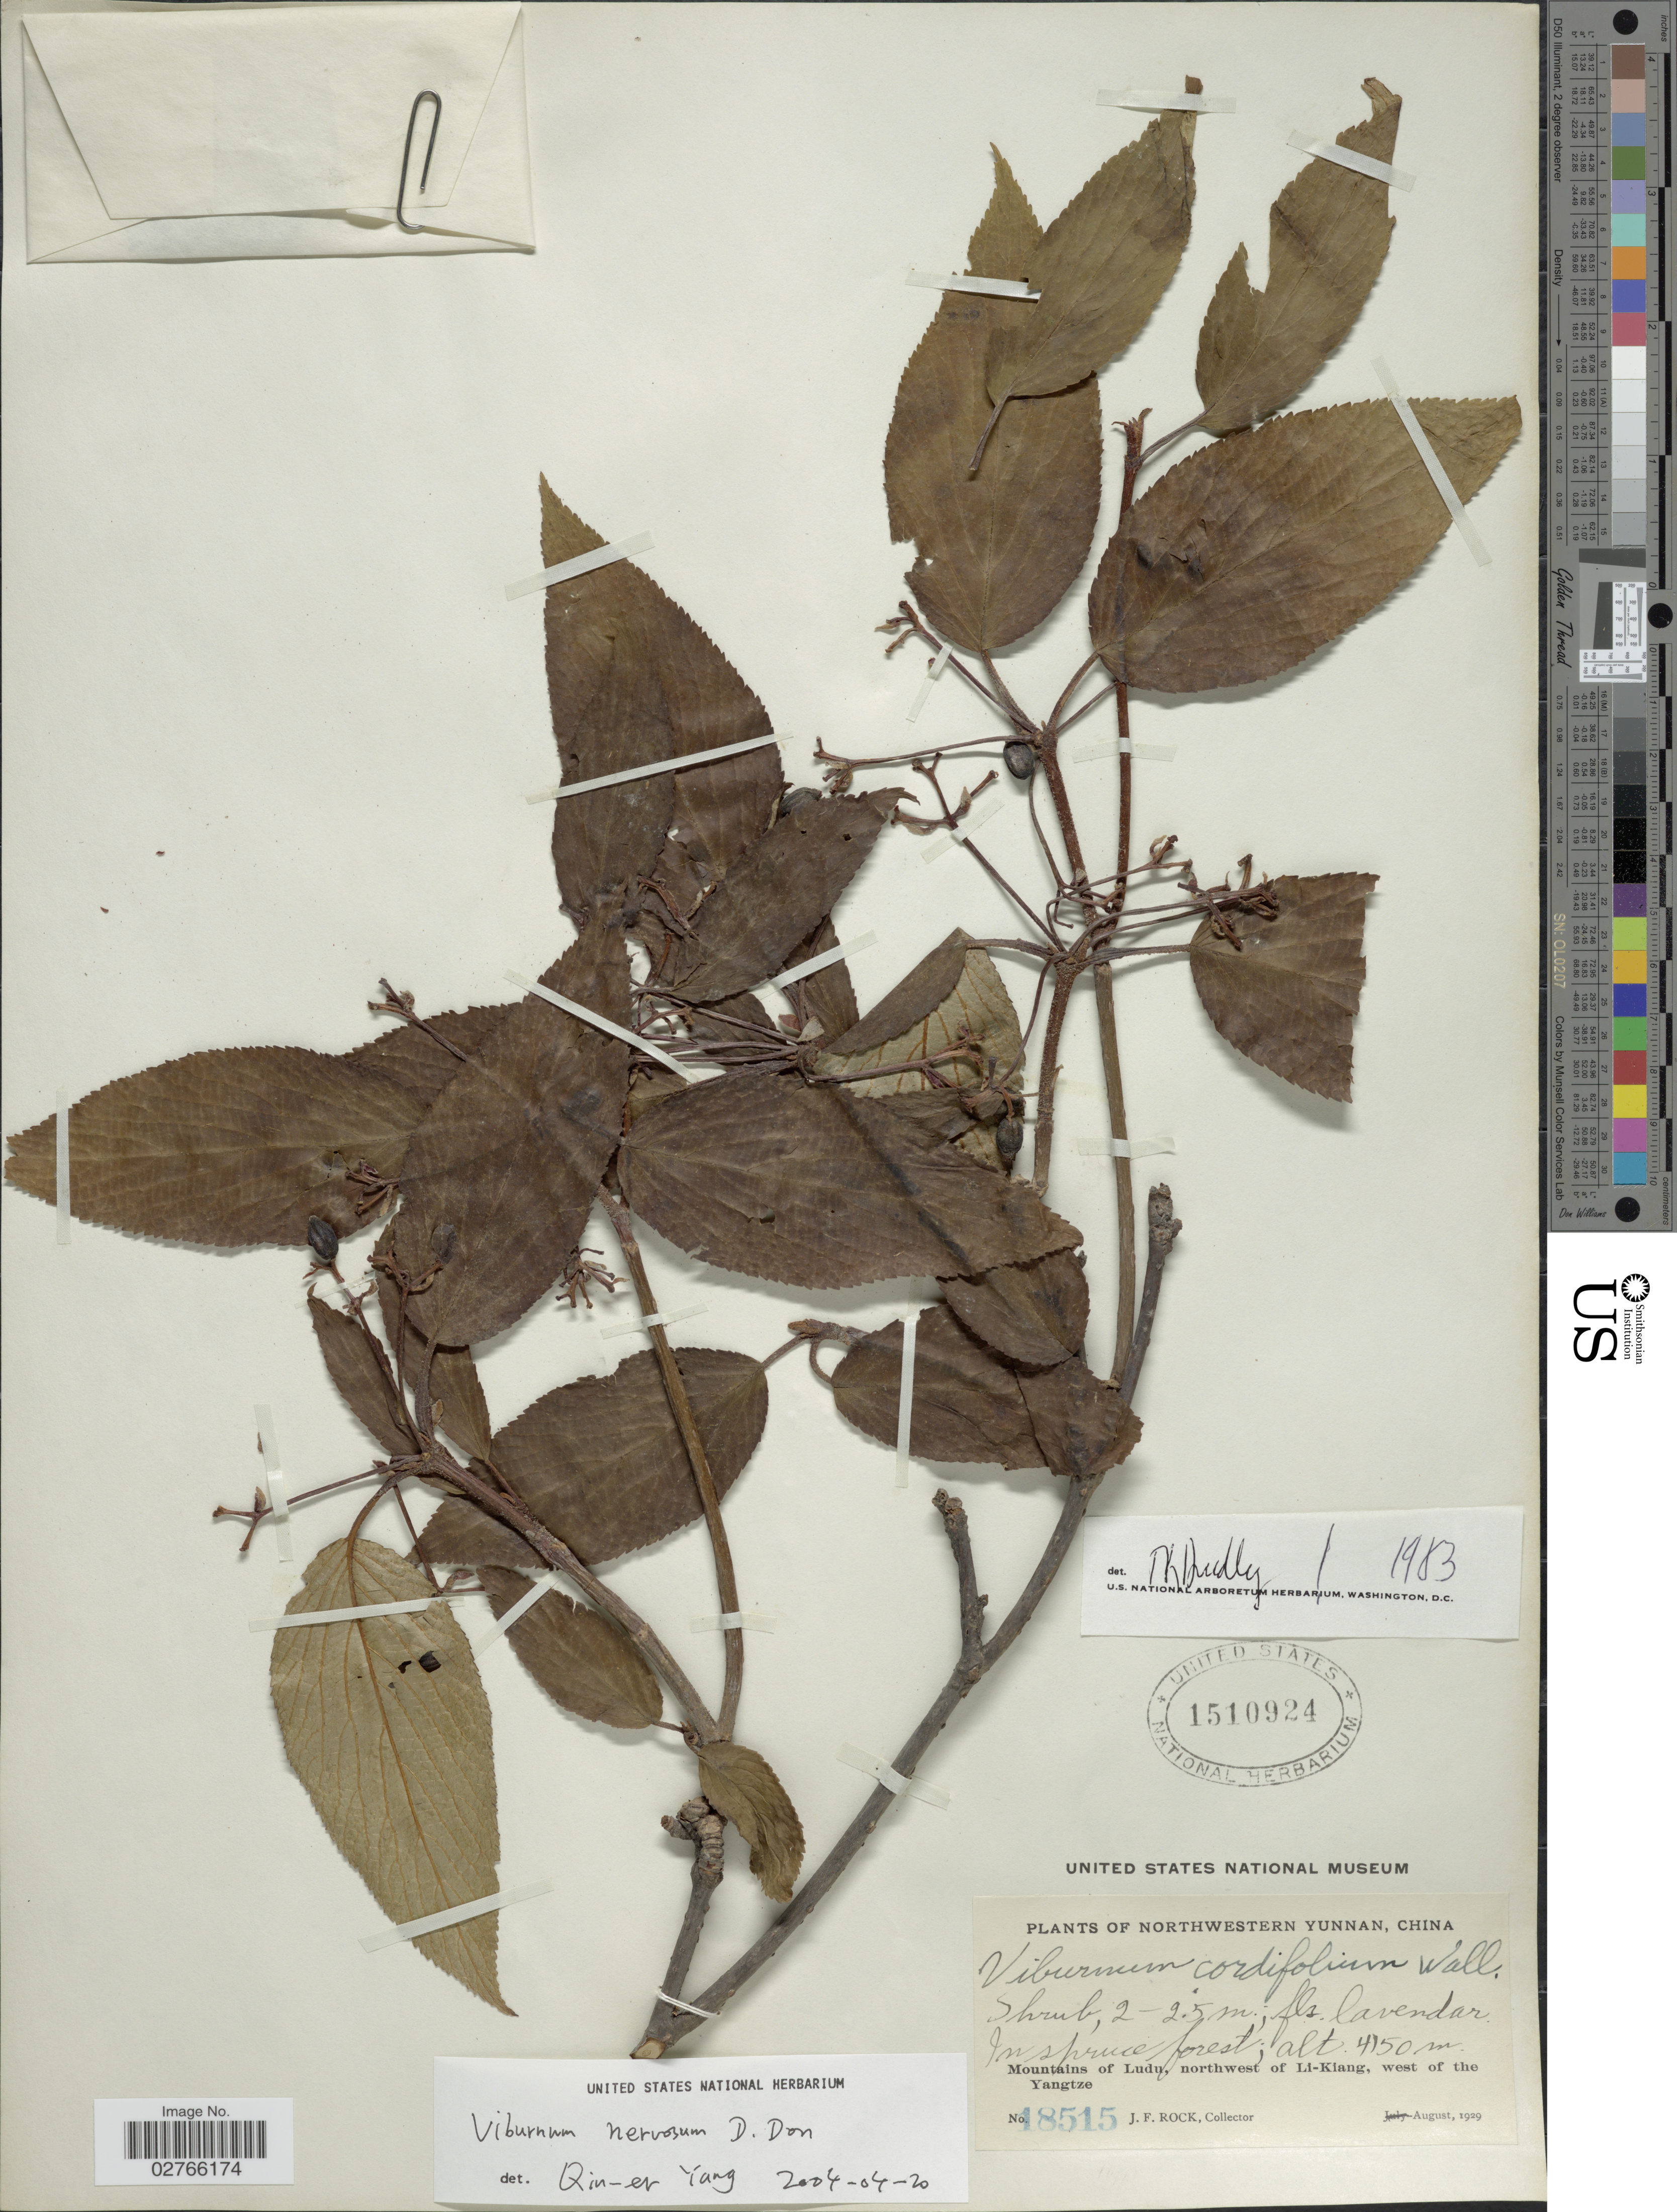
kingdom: Plantae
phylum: Tracheophyta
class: Magnoliopsida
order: Dipsacales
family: Viburnaceae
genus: Viburnum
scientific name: Viburnum nervosum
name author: D. Don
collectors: J. Rock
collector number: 18515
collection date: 1929-08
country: China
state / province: Yunnan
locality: Northwestern Yunnan, Mountains of Ludu, northwest of Li-Kiang, west of the Yangtze.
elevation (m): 4150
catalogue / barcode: US 1510924